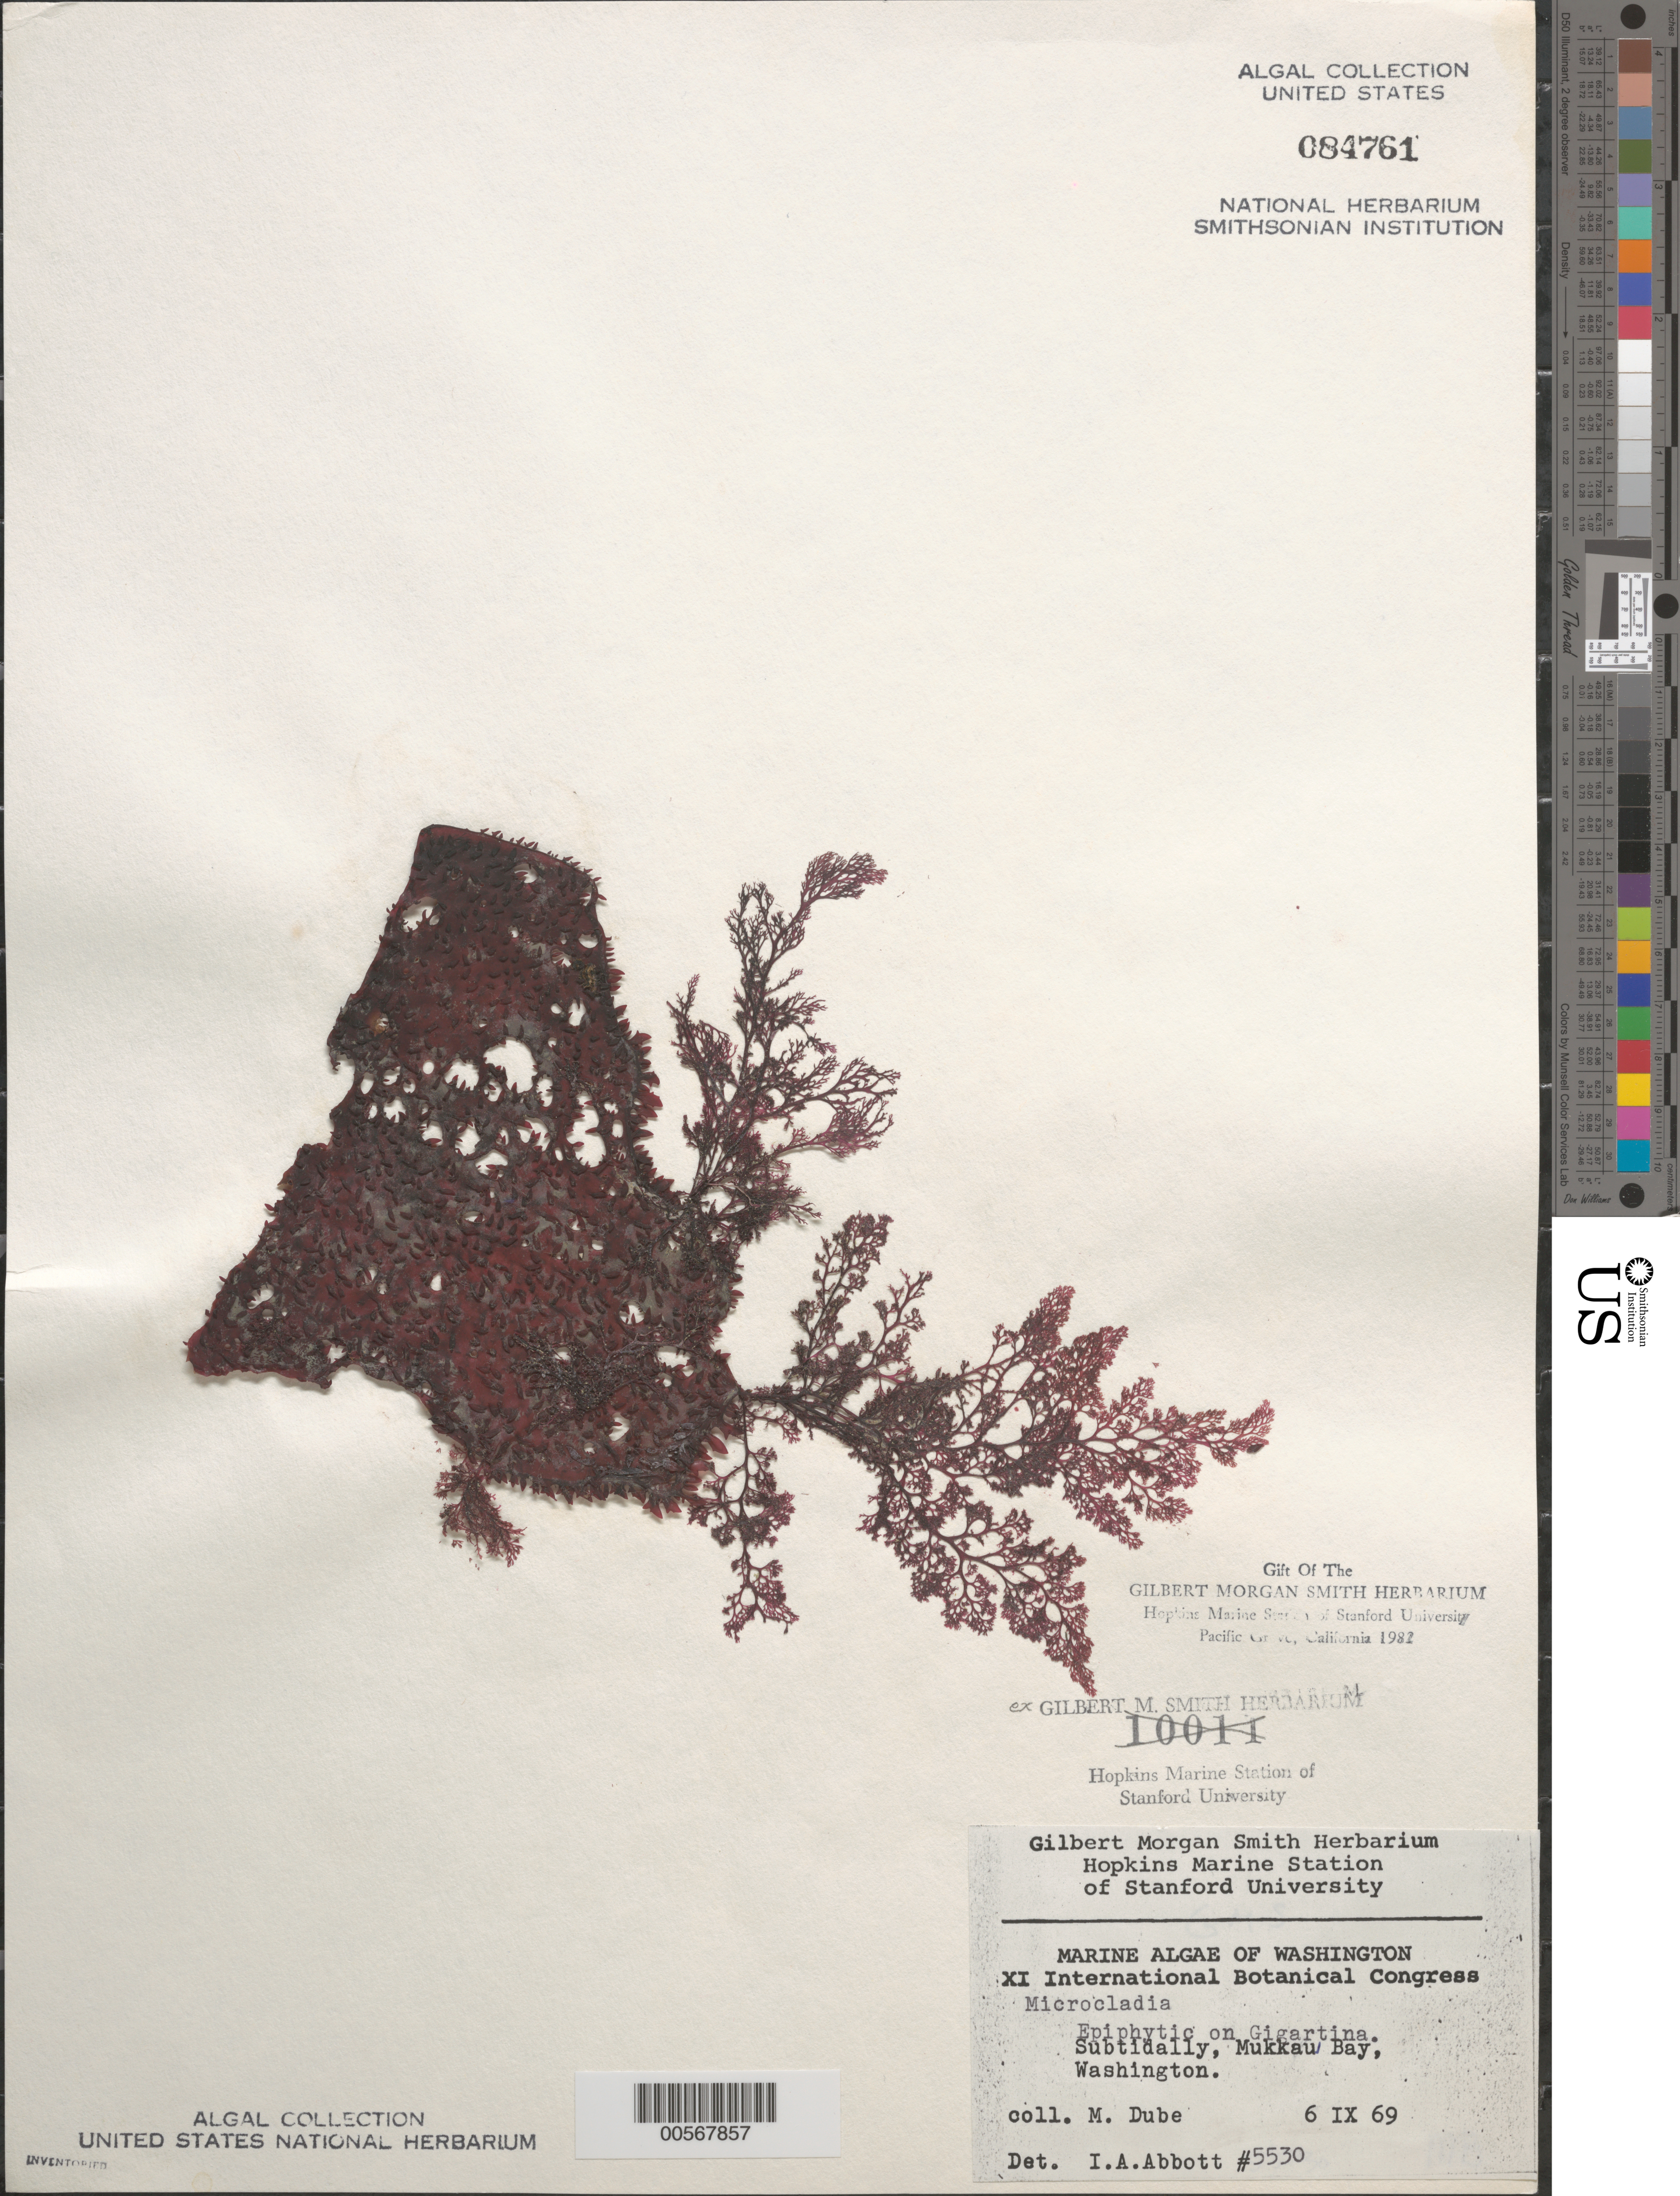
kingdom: Plantae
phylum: Rhodophyta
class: Florideophyceae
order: Ceramiales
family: Ceramiaceae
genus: Microcladia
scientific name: Microcladia sp.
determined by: Abbott, Isabella A.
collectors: M. Dube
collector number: IAA 5530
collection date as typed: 06 Sep 1969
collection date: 1969-09-06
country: United States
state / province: Washington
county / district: Clallam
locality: Mukkaw Bay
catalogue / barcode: US 84761